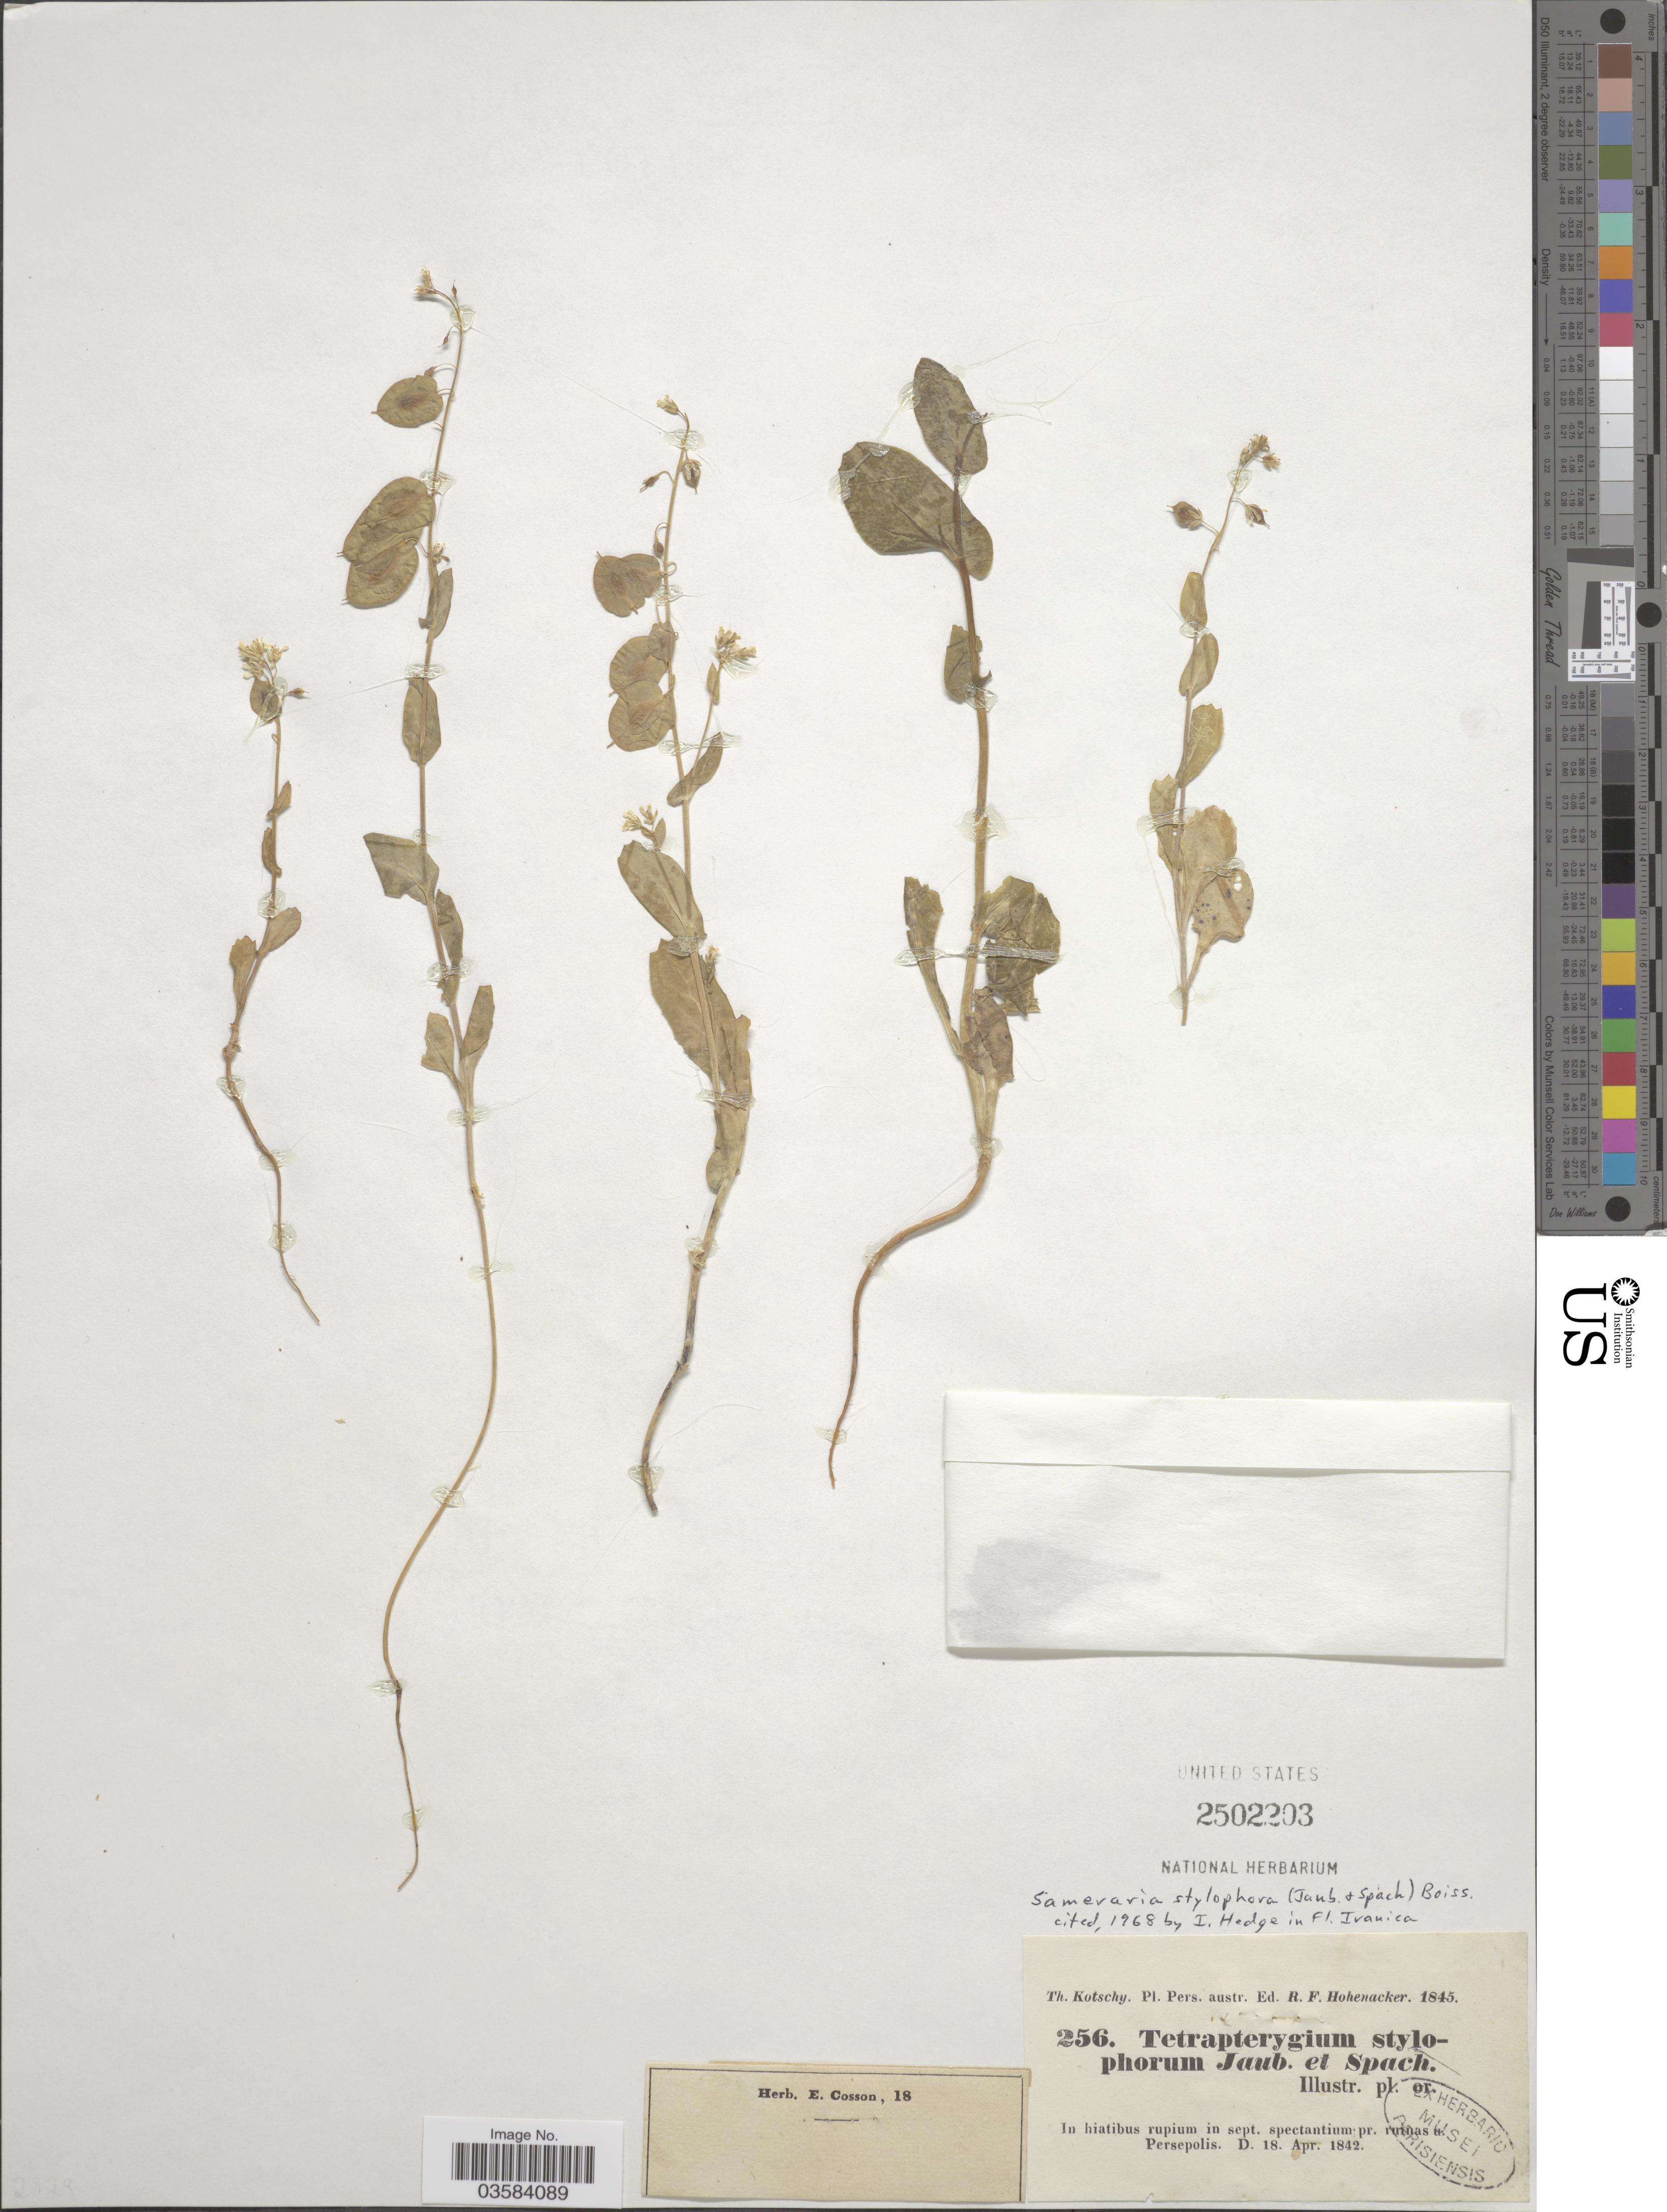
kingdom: Plantae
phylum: Tracheophyta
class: Magnoliopsida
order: Brassicales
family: Brassicaceae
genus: Sameraria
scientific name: Sameraria stylophora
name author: Boiss.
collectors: K. G. Kotschy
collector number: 256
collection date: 1842-04-18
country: Iran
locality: Pers. austr. In hiatibus rupium in sept. spectantium; pr. ruinas u. Persepolis.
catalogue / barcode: US 2502203